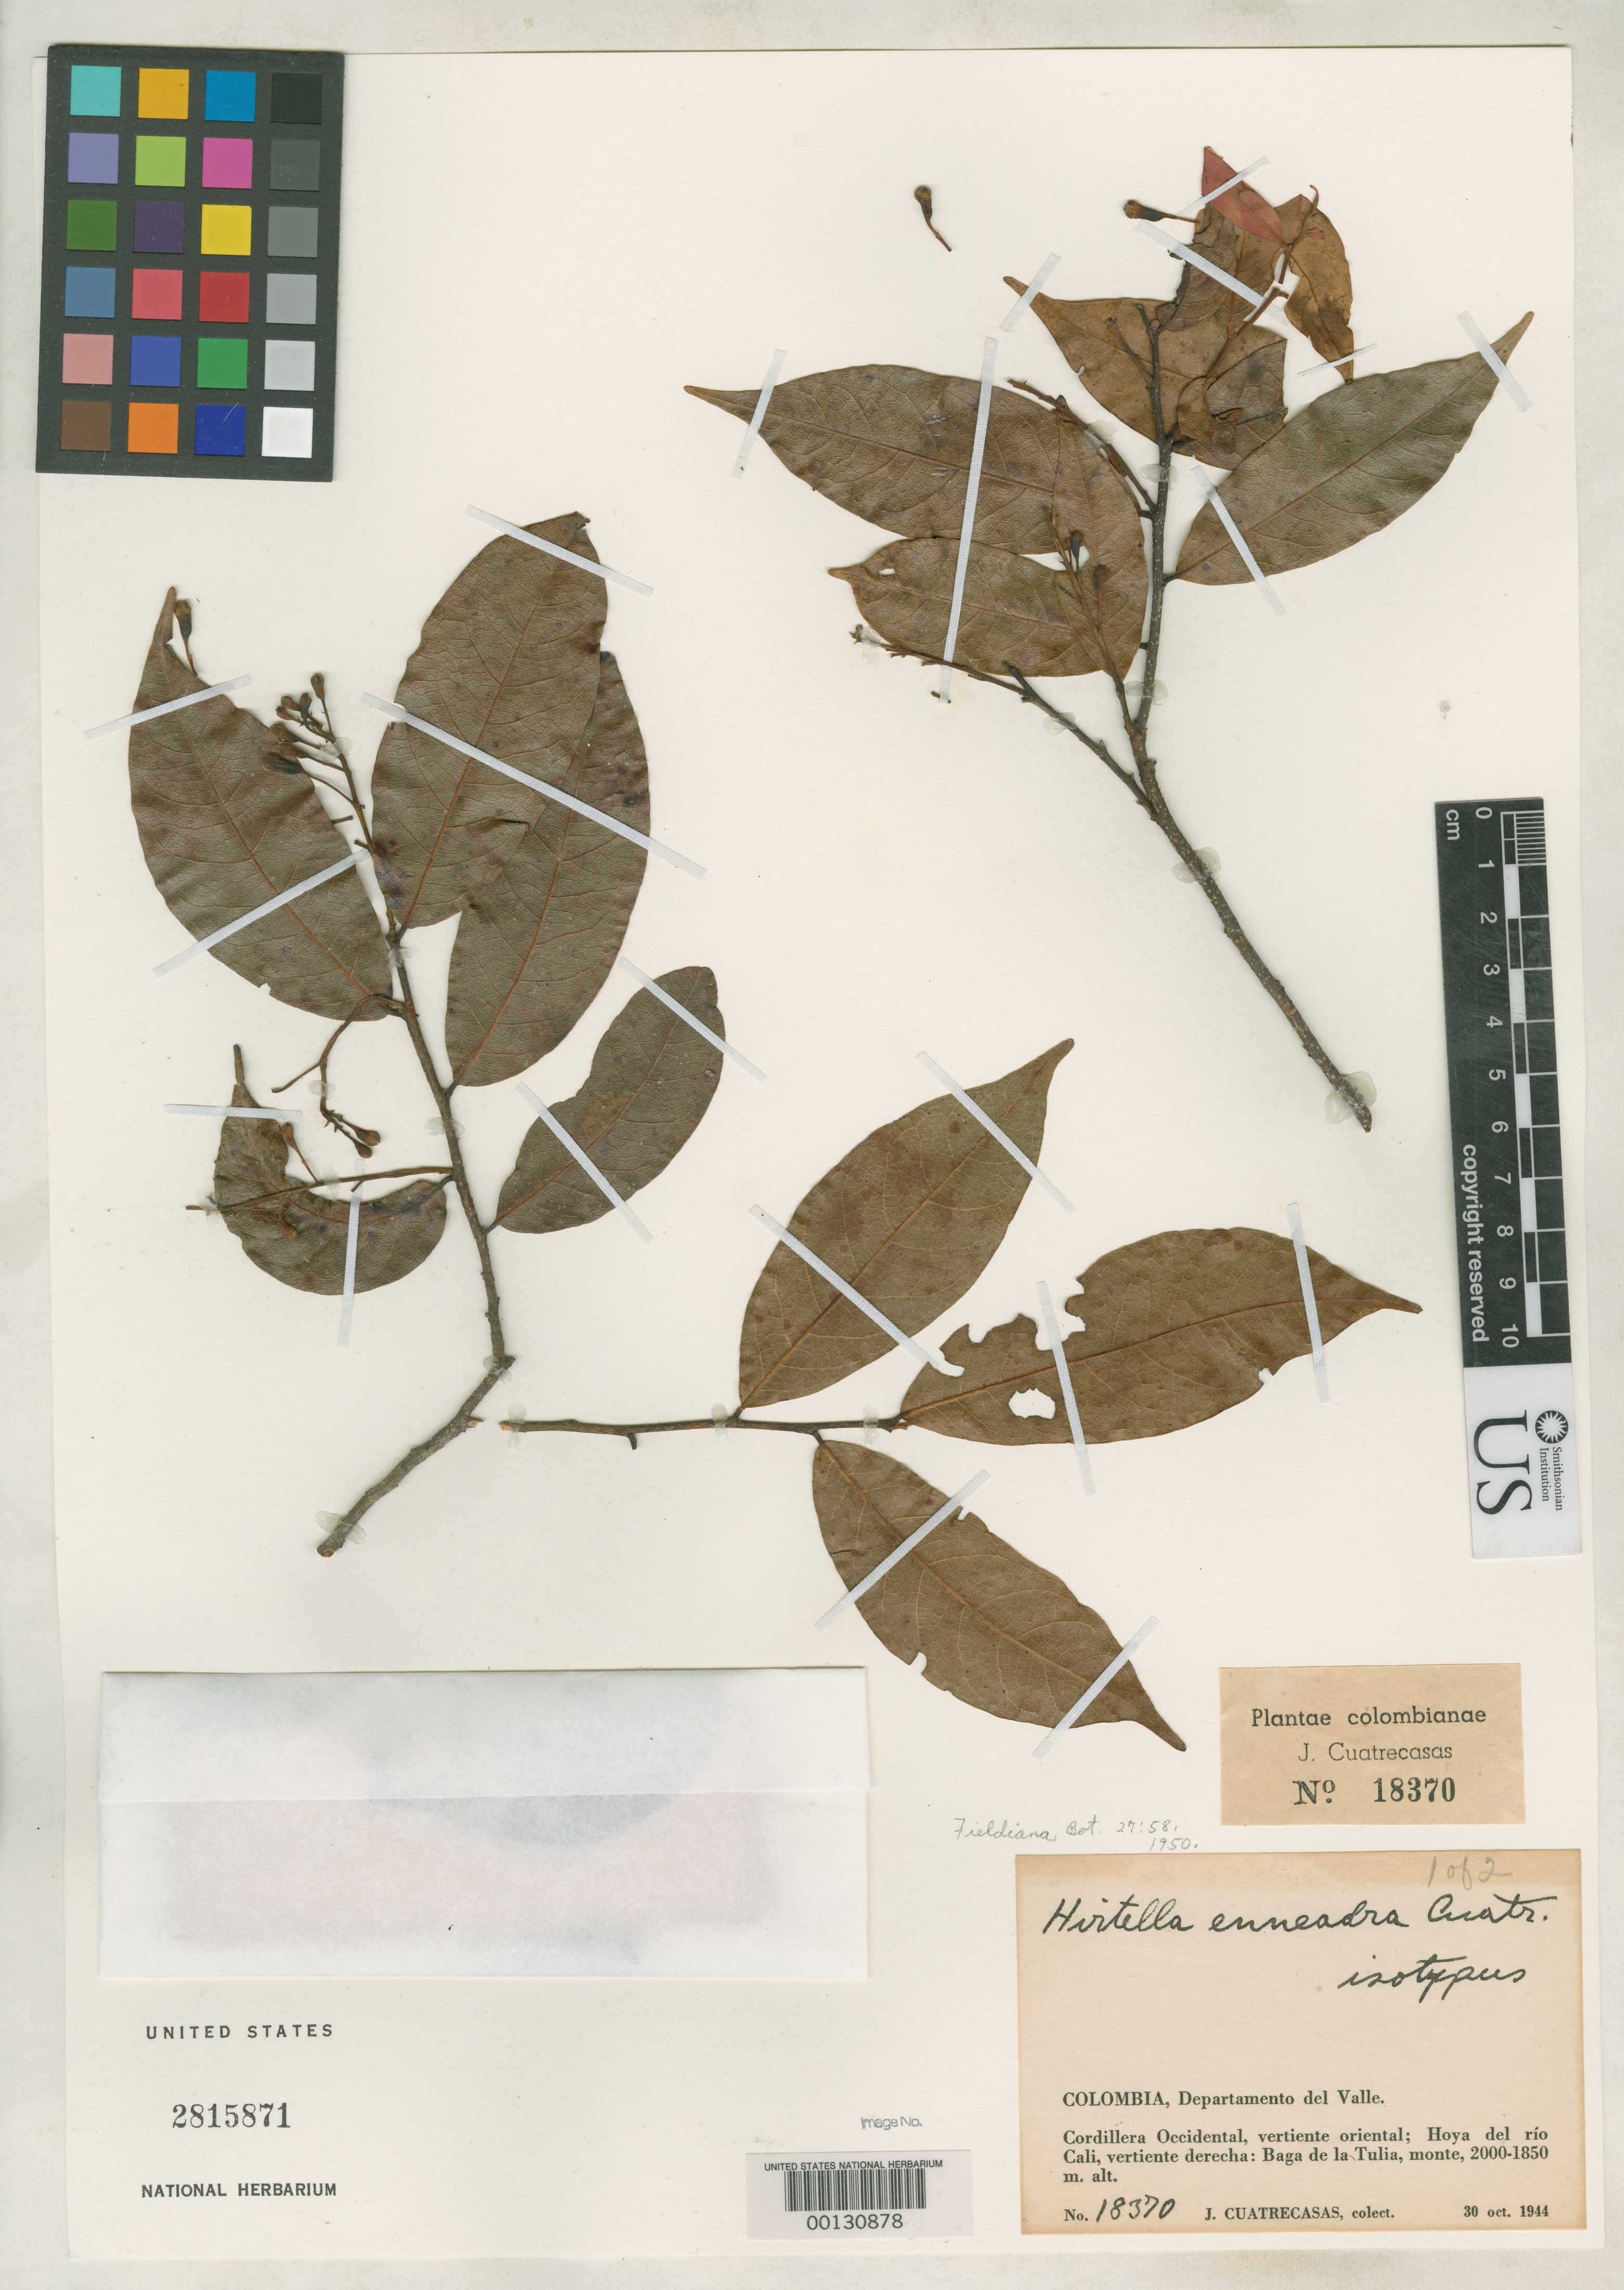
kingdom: Plantae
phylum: Tracheophyta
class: Magnoliopsida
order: Malpighiales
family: Chrysobalanaceae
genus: Hirtella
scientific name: Hirtella enneadra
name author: Cuatrec.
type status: Isotype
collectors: J. Cuatrecasas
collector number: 18370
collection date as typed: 30 Oct 1944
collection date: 1944-10-30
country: Colombia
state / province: Valle del Cauca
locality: Hoya del Rio Cali, Baga de La Tulia.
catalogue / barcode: US 2815871